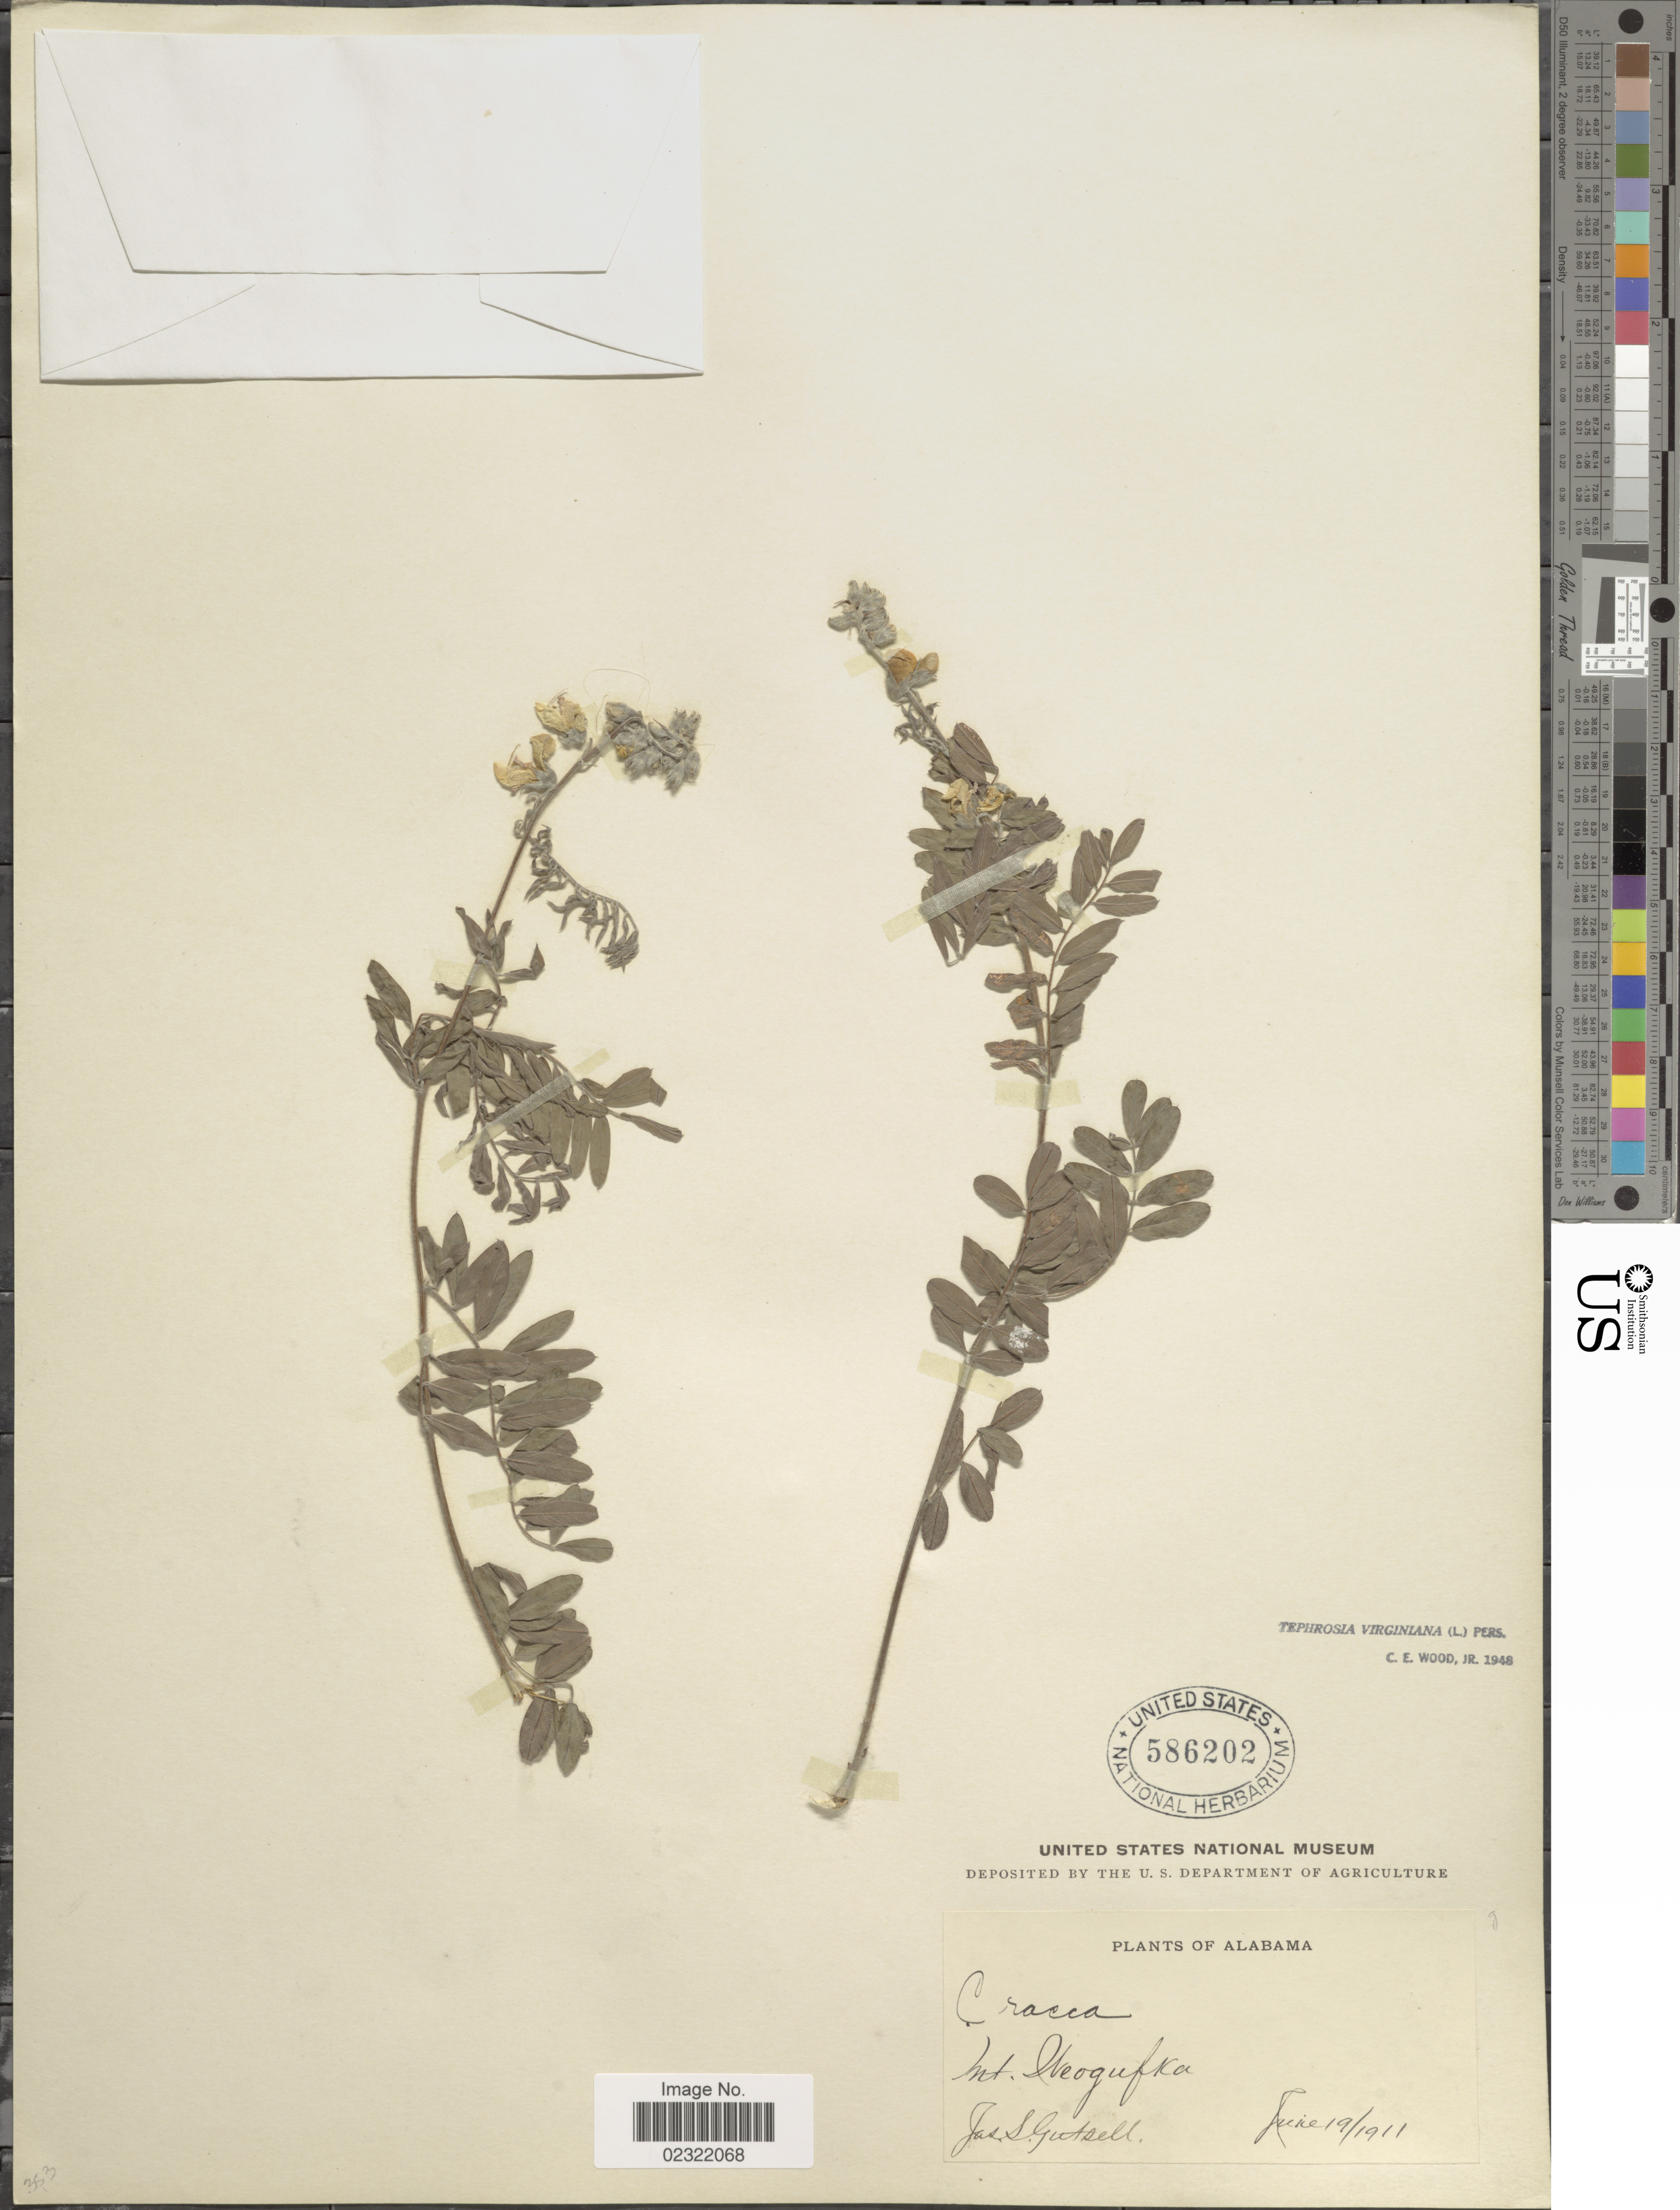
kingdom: Plantae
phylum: Tracheophyta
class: Magnoliopsida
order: Fabales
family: Fabaceae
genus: Tephrosia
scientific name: Tephrosia virginiana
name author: (L.) Pers.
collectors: J. Gutsell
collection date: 1911-06-19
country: United States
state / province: Alabama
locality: Mt. Weogufka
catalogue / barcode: US 586202